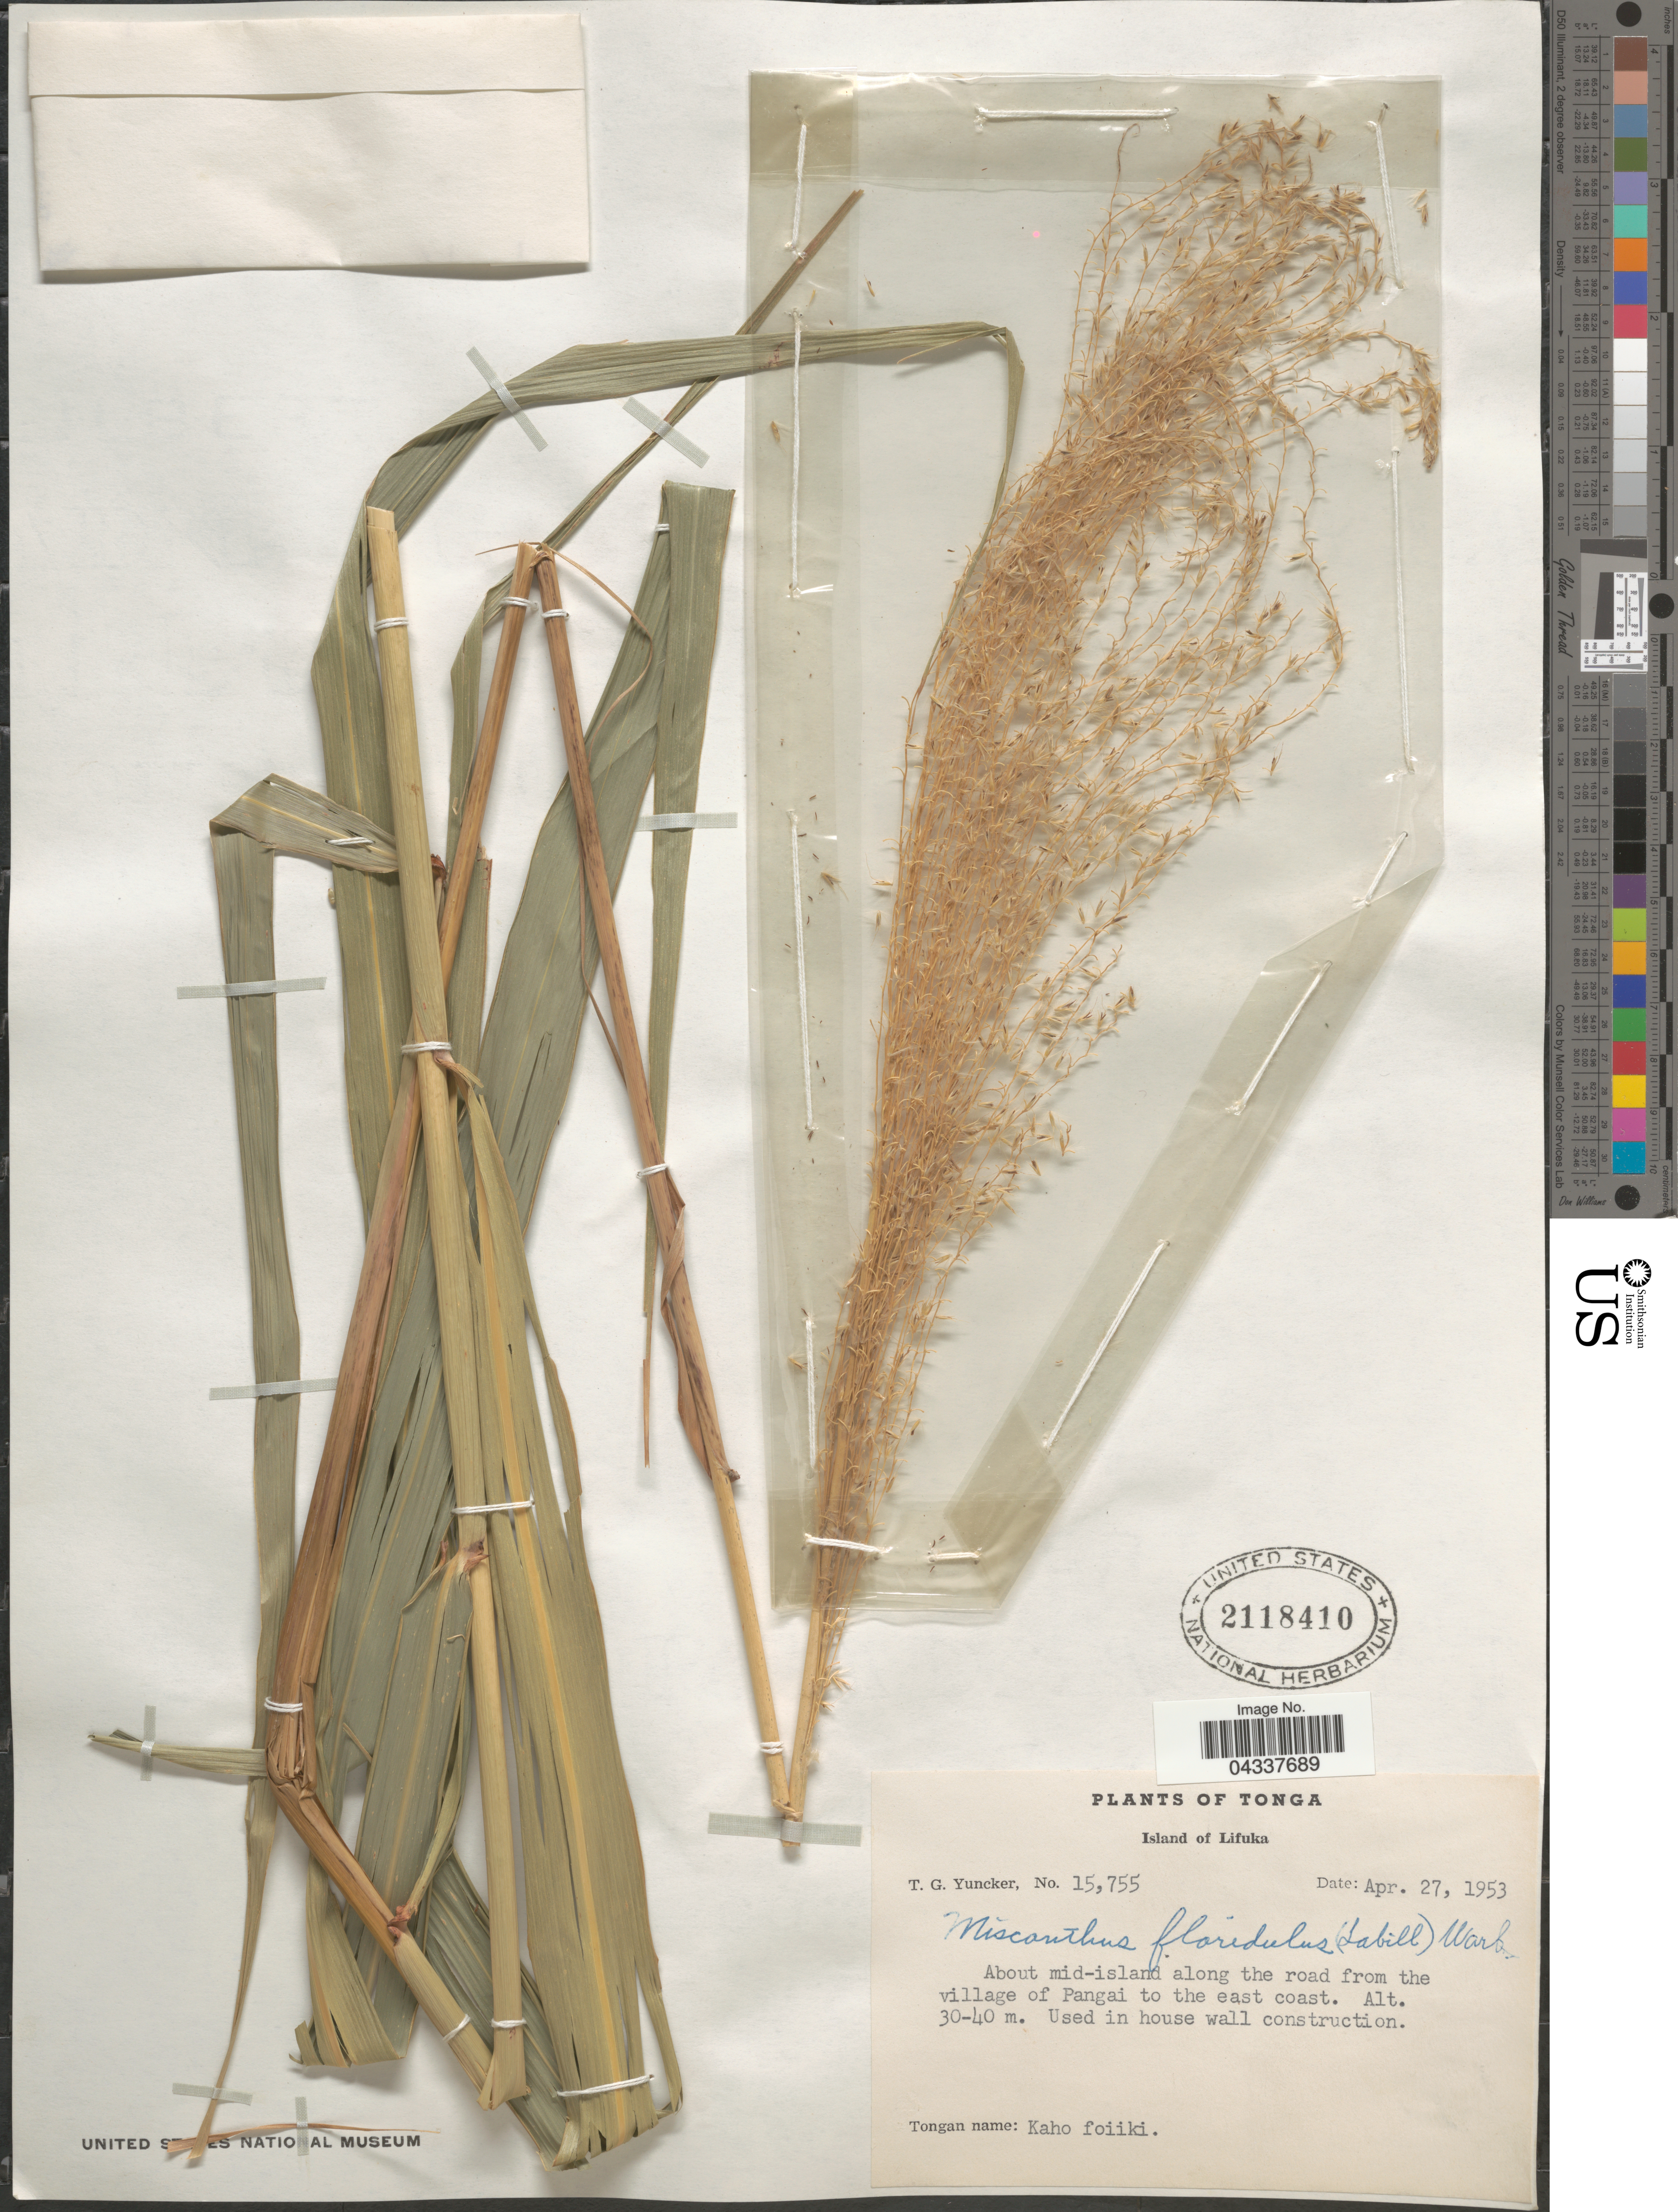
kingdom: Plantae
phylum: Tracheophyta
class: Liliopsida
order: Poales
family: Poaceae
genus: Miscanthus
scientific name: Miscanthus floridulus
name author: (Labill.) Warb.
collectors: T. G. Yuncker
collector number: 15755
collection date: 1953-04-27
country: Tonga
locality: Island of Lifuka. About mid-island along the road from the village of Pangai to the east coasts.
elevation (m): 30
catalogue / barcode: US 2118410